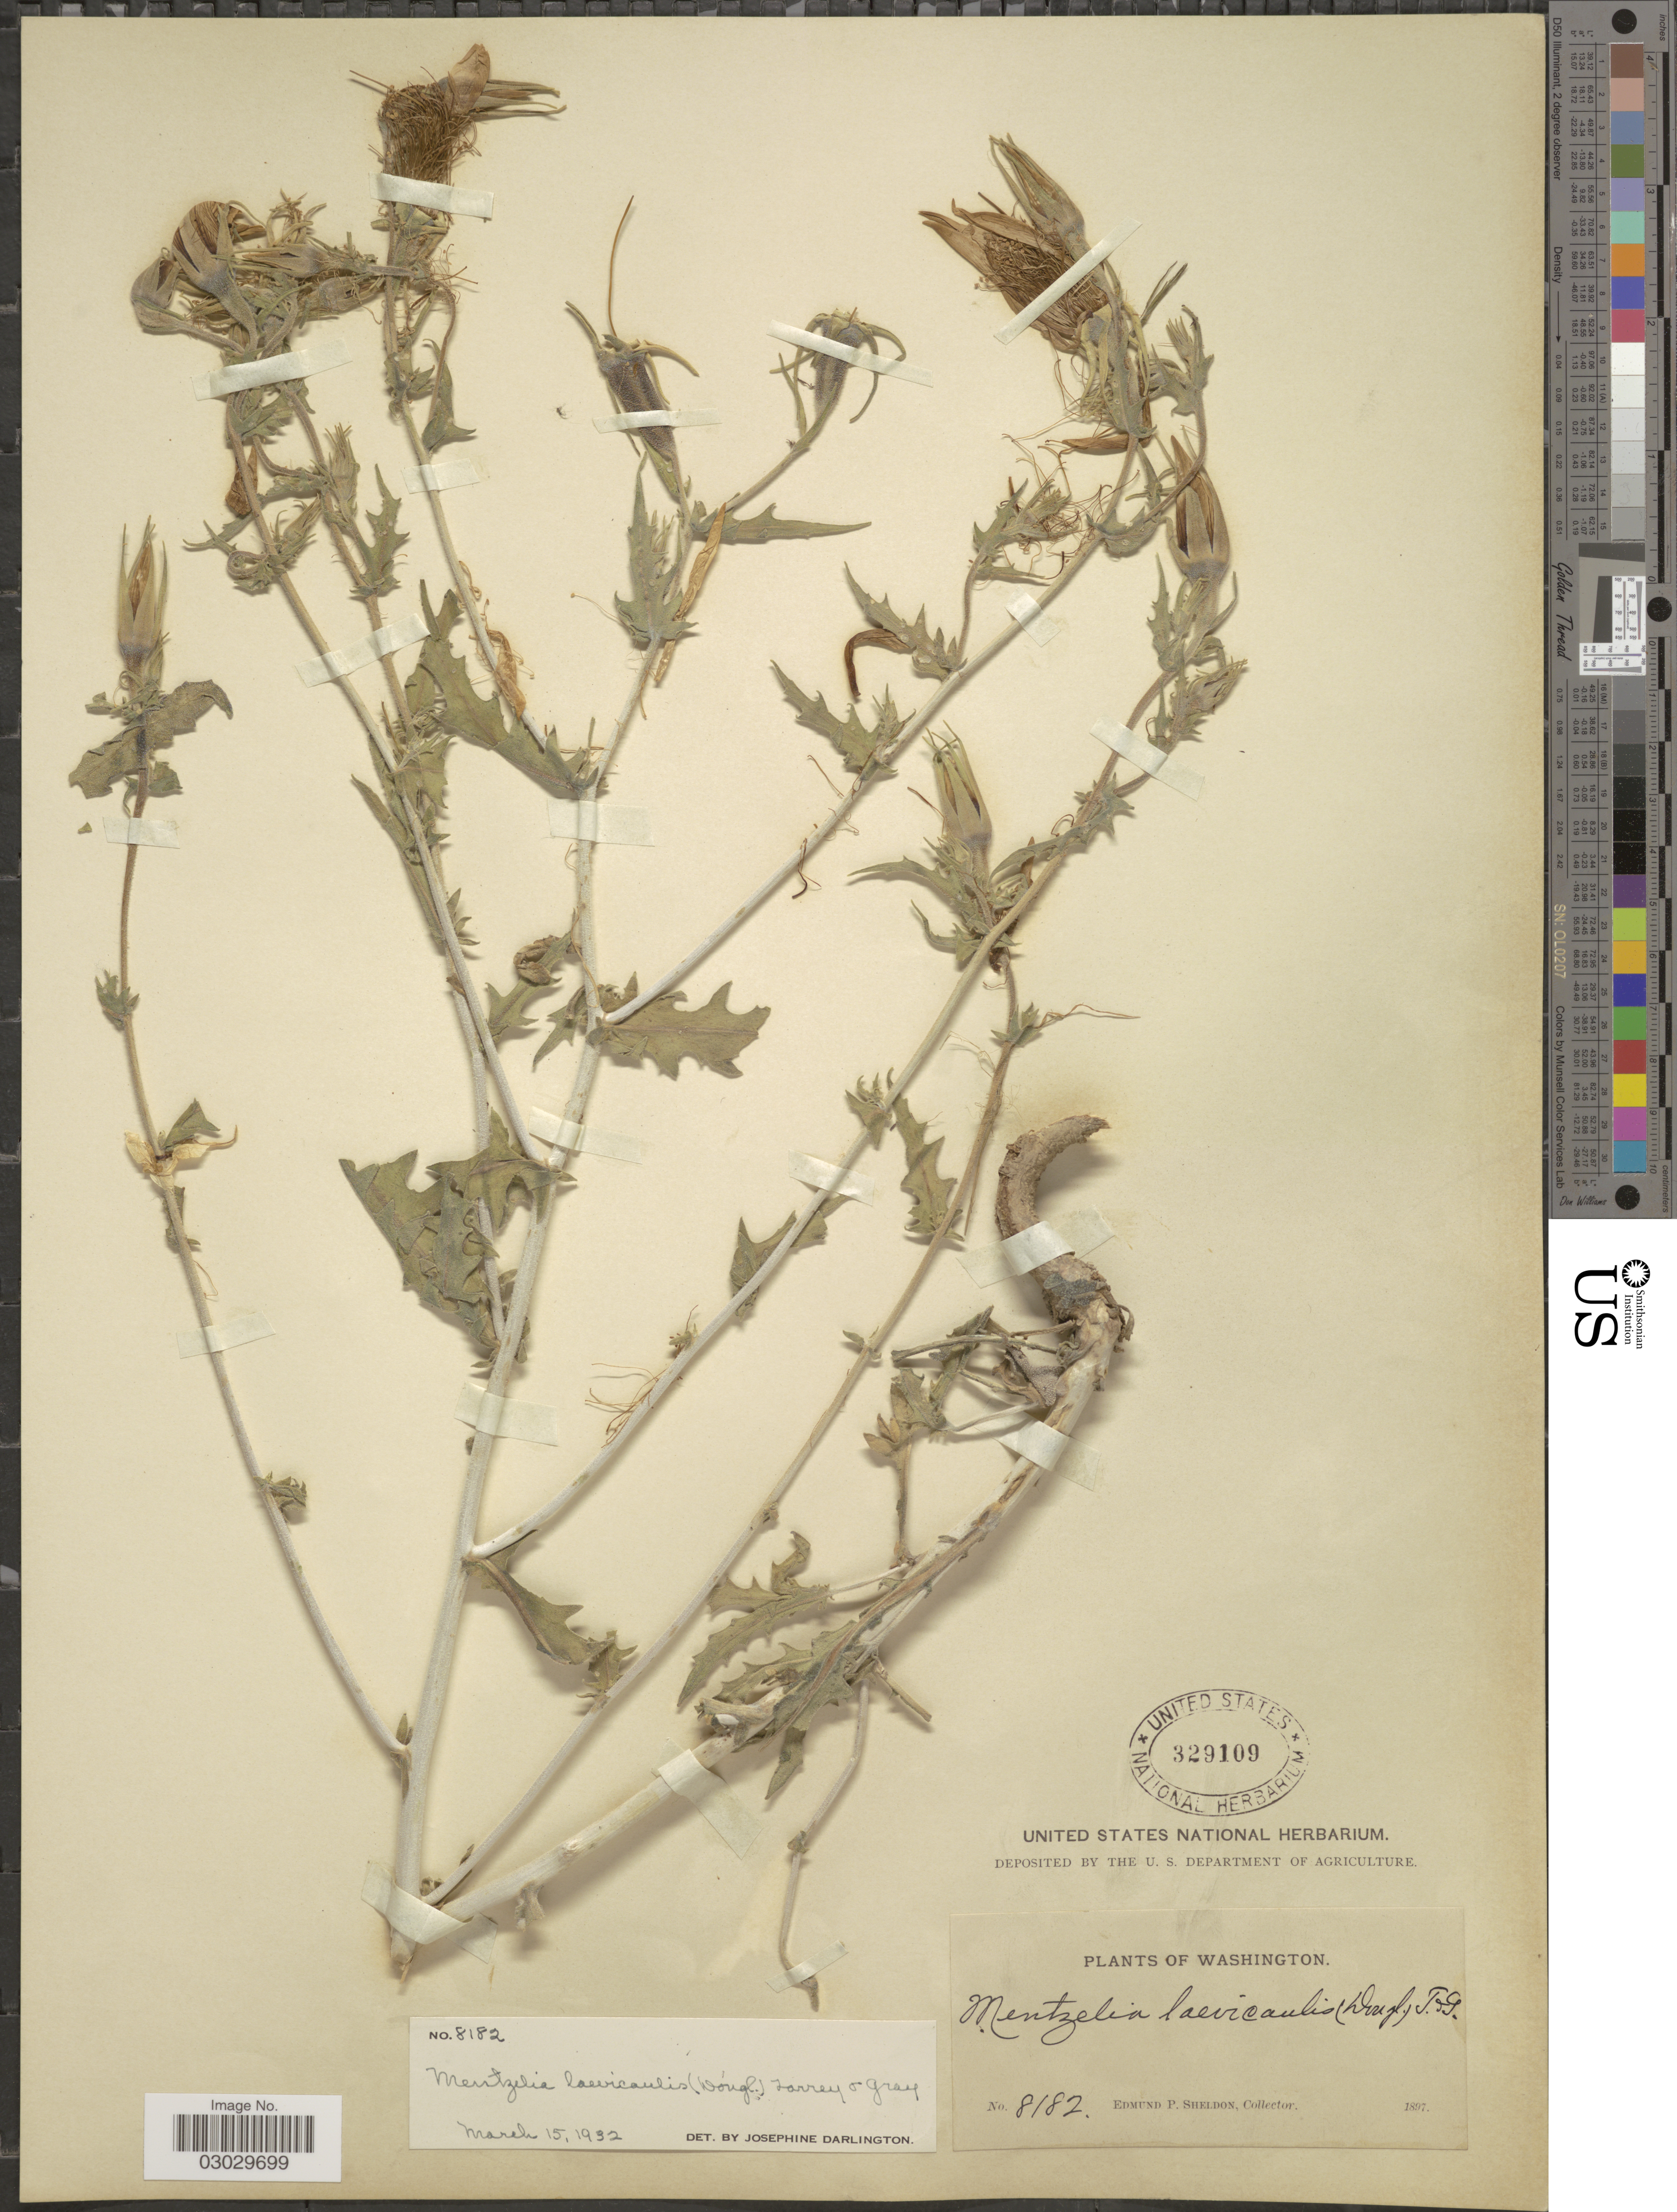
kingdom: Plantae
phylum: Tracheophyta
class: Magnoliopsida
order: Cornales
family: Loasaceae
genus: Mentzelia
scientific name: Mentzelia laevicaulis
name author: (Douglas ex Hook.) Torr. & A. Gray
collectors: E. P. Sheldon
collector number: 8182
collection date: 1897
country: United States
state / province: Washington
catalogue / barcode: US 329109